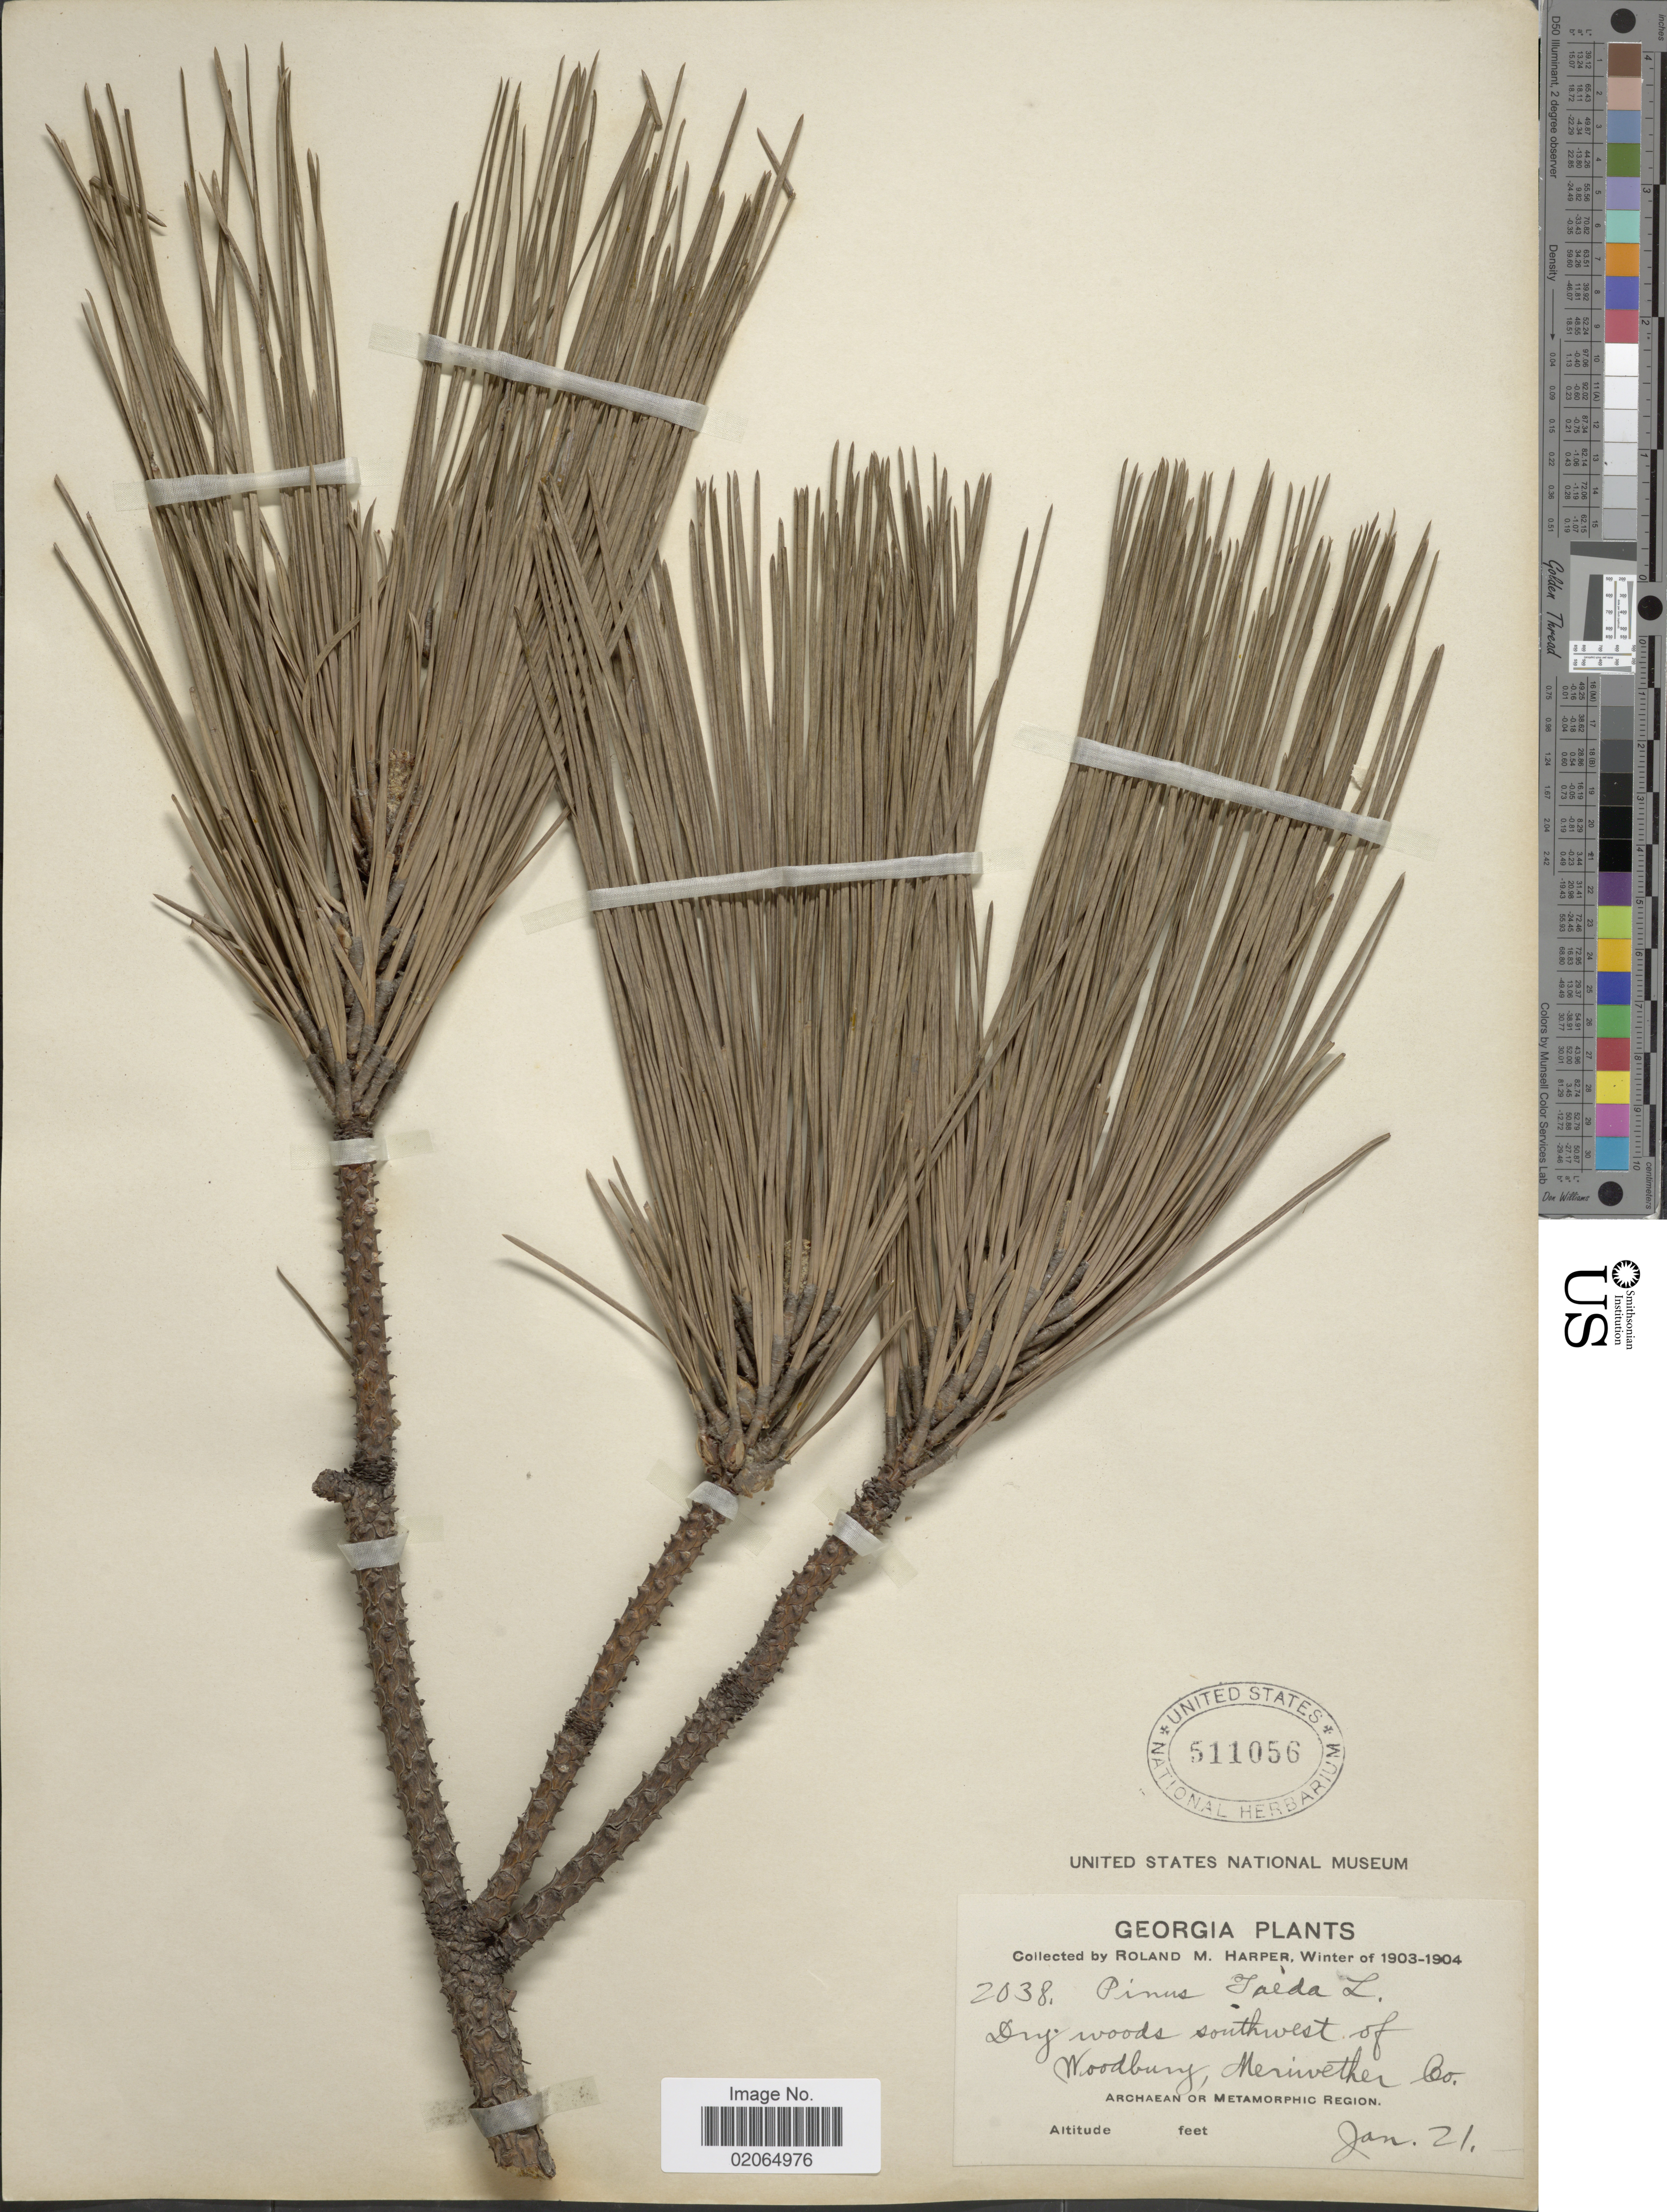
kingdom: Plantae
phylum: Tracheophyta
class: Pinopsida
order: Pinales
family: Pinaceae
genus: Pinus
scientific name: Pinus taeda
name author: L.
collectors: R. M. Harper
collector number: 2038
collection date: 1903-06-21/1904-01-21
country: United States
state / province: Georgia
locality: Southwest of Woodbury, Meriwether Co.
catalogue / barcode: US 511056